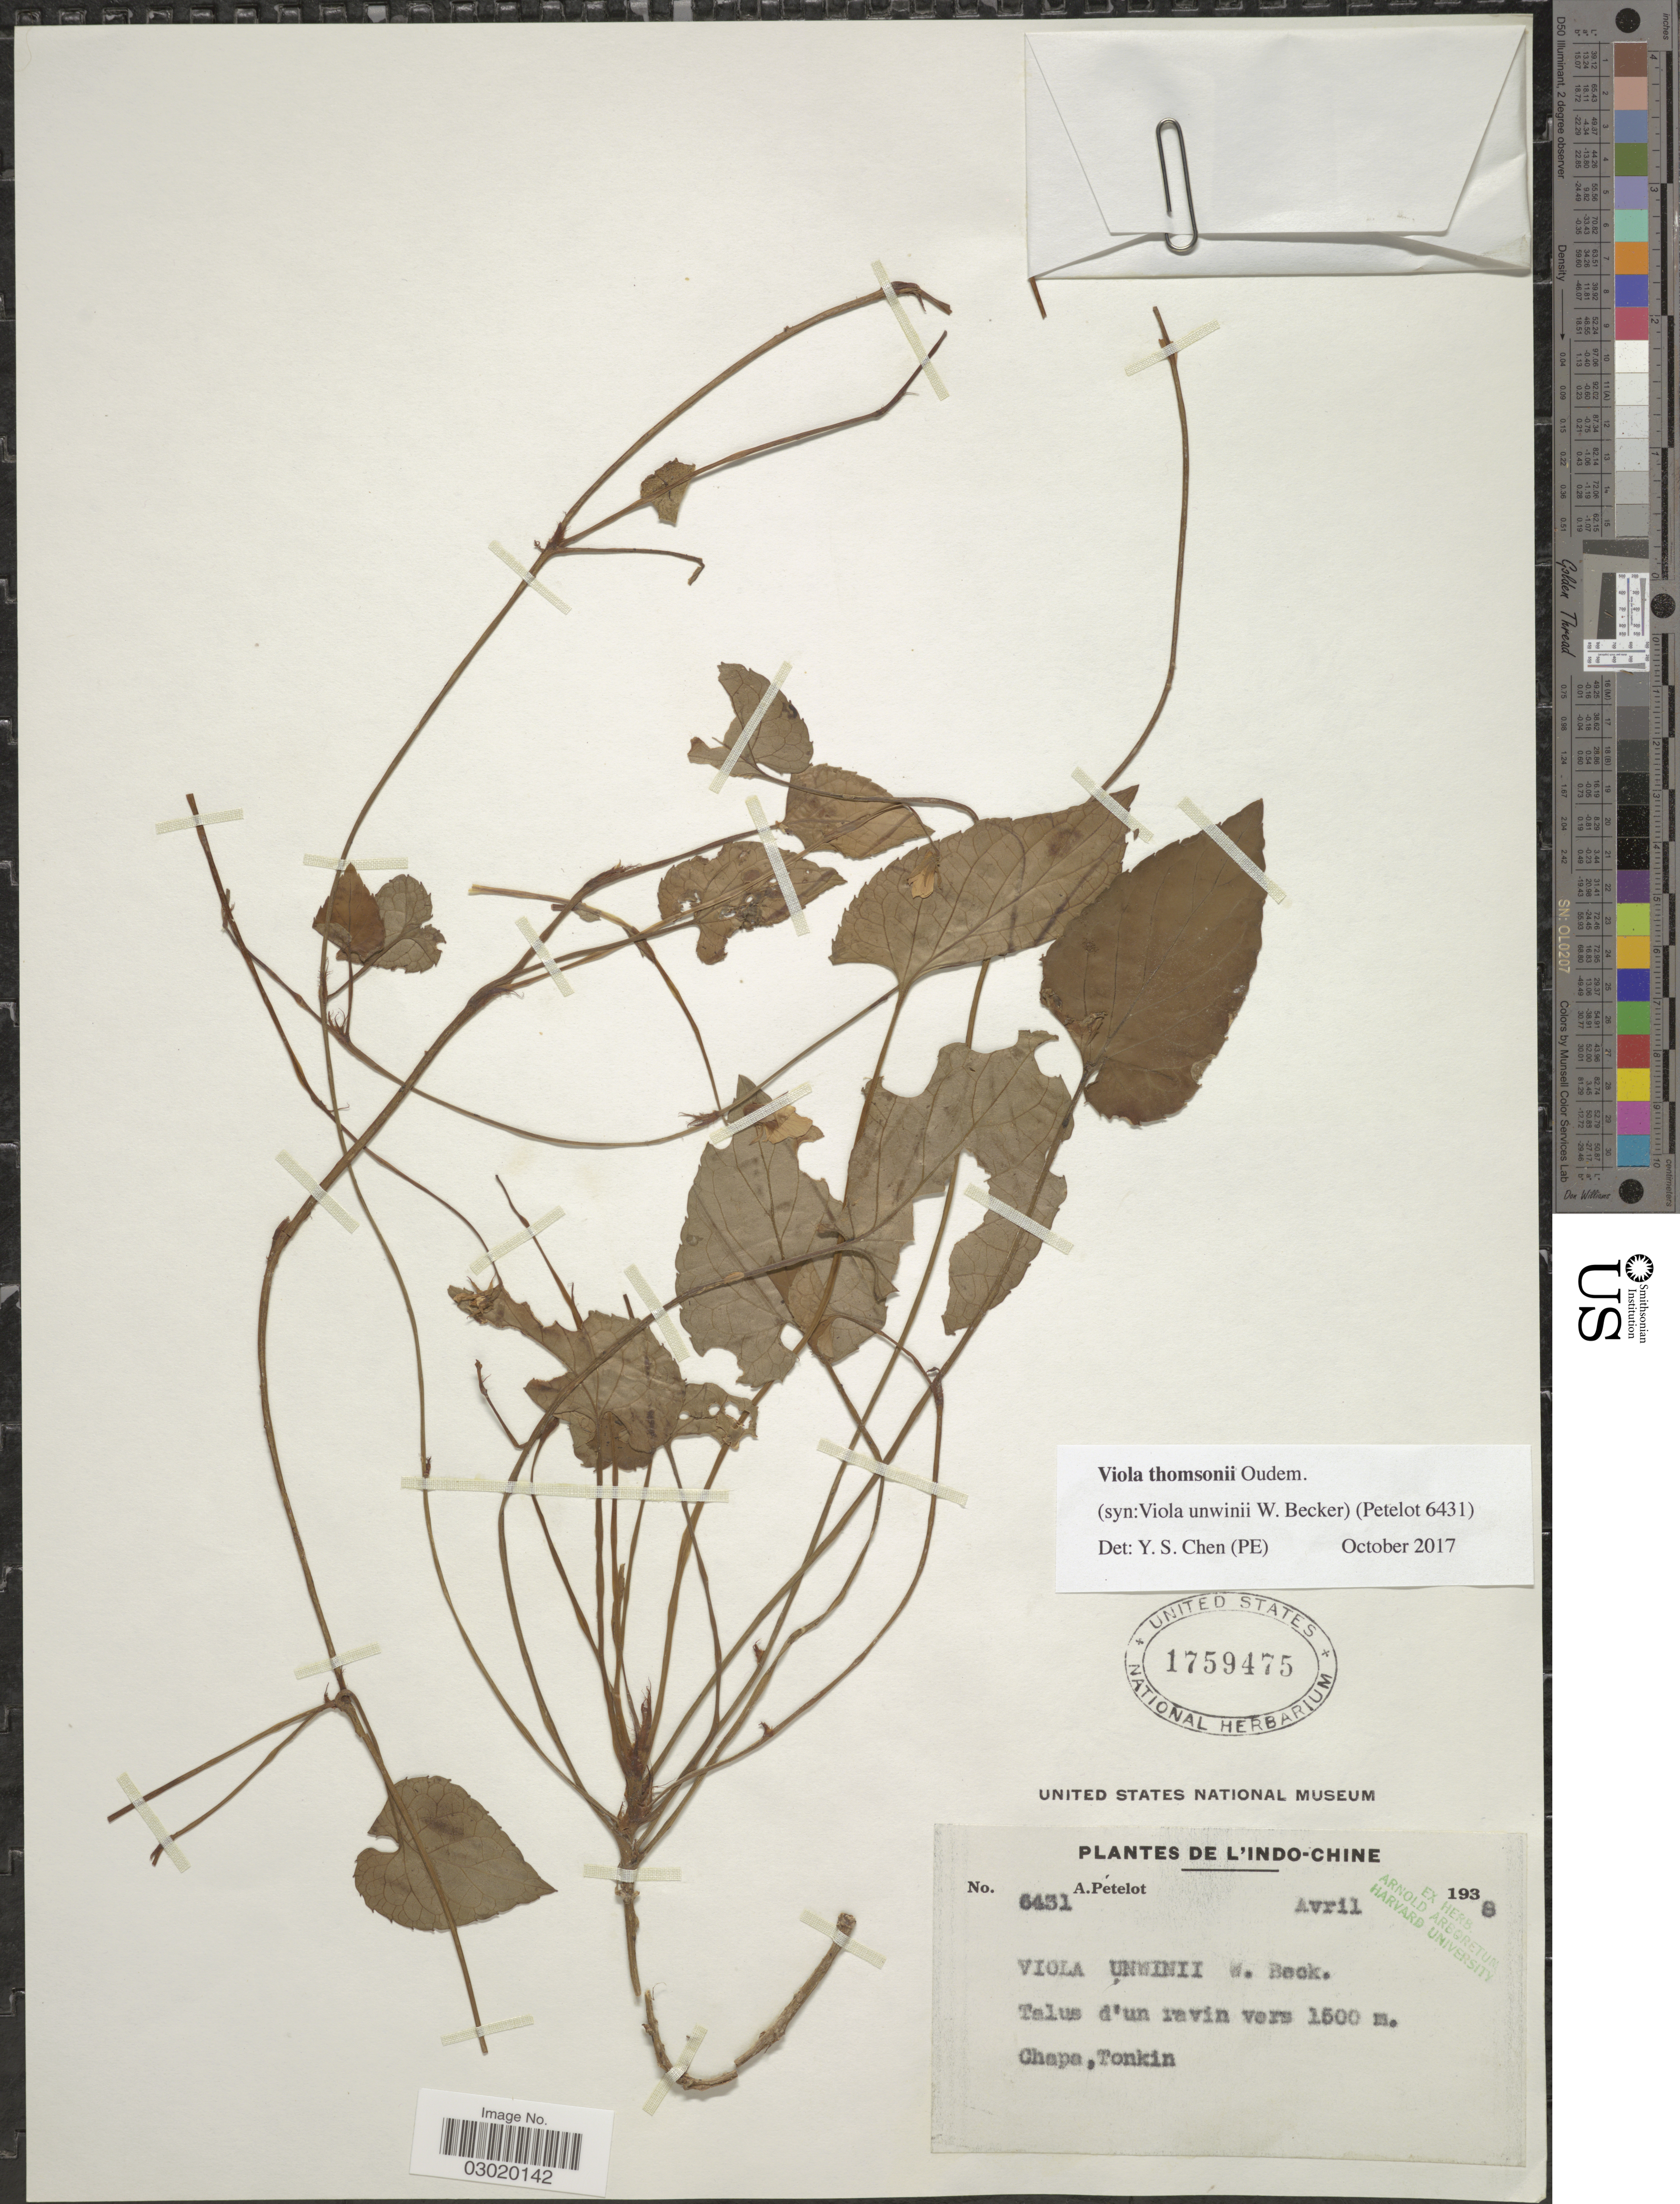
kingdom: Plantae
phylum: Tracheophyta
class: Magnoliopsida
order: Malpighiales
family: Violaceae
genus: Viola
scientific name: Viola thomsonii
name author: Oudem.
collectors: A. Petelot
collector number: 6431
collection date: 1938-04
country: Vietnam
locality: De L'Indo-Chine, Chapa, Tonkin.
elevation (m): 1500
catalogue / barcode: US 1759475